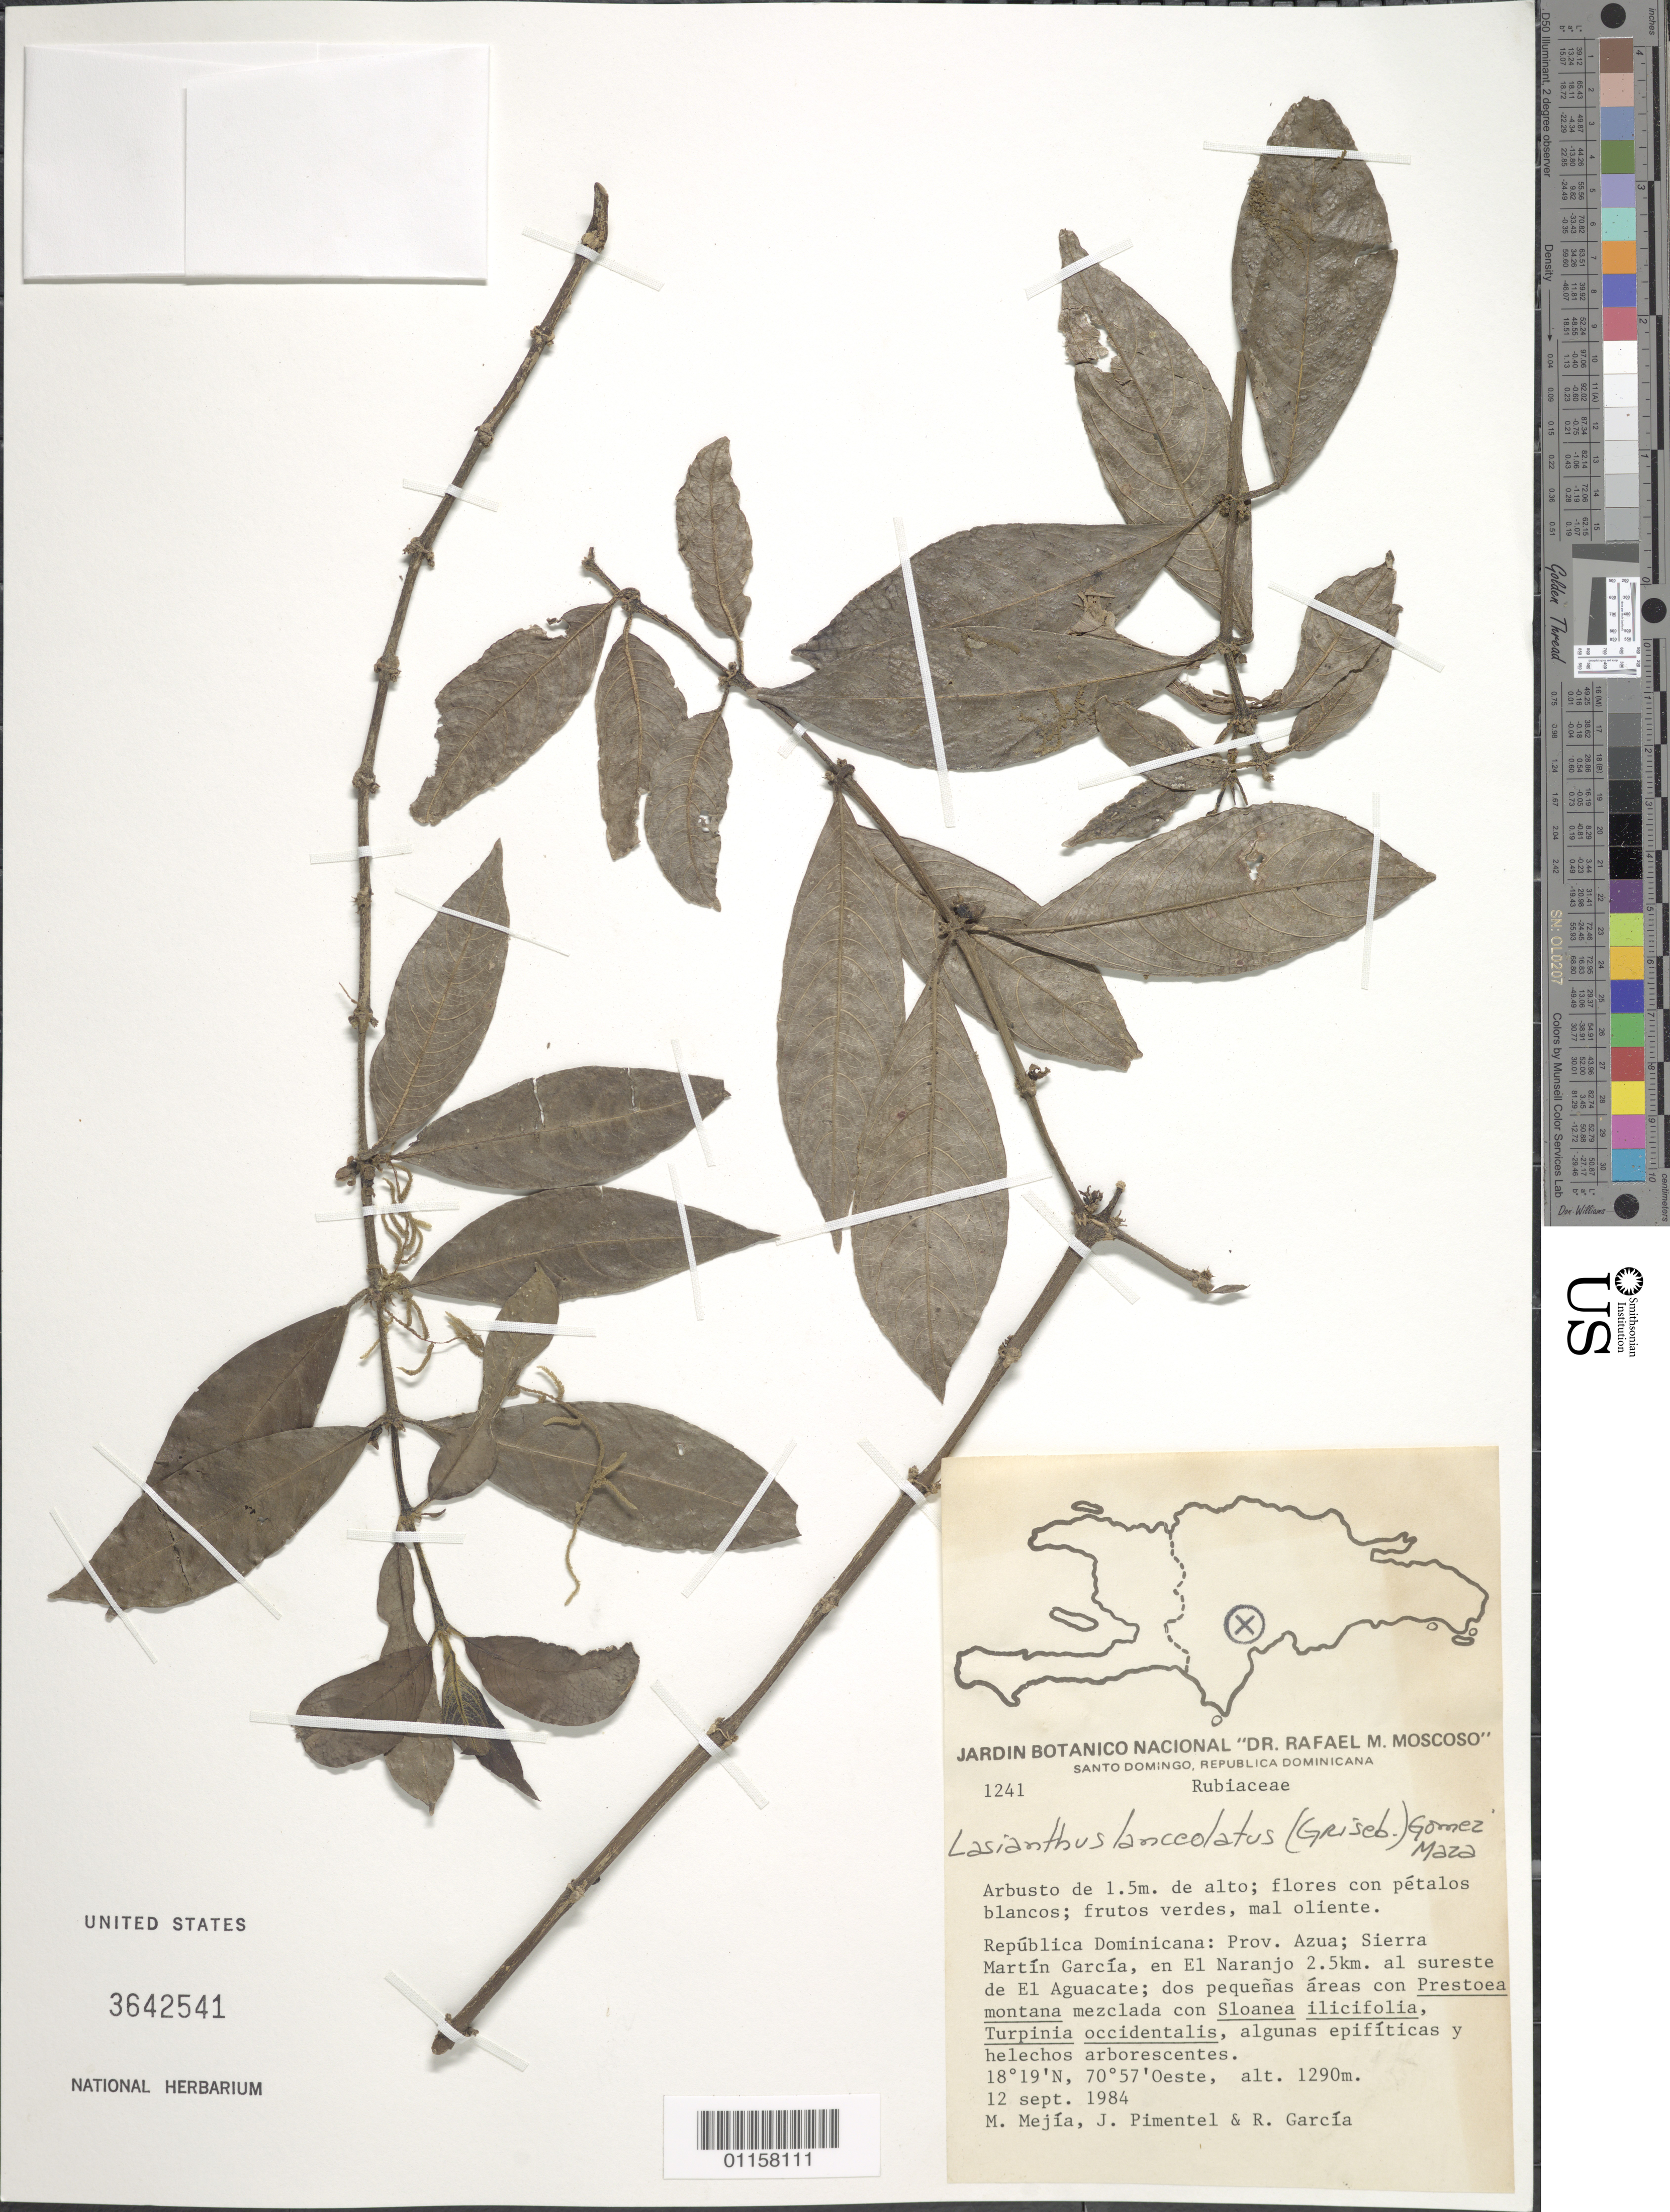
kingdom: Plantae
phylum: Tracheophyta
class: Magnoliopsida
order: Gentianales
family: Rubiaceae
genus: Lasianthus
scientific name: Lasianthus lanceolatus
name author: (Griseb.) Urb.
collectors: M. Mejia, J. Pimentel & R. G. García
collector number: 1241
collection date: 1984-09-12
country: Dominican Republic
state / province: Azua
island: Hispaniola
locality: Sierra Martín García, en El Naranjo 1.5 km al sureste de El Aguacate.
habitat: Dos pequeñas áreas con Prestoea montana mezclada con Sloanea ilicifolia, Turpinia occidentalis, algunas epifíticas y helechos arborescentes.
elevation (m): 1290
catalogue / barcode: US 3642541